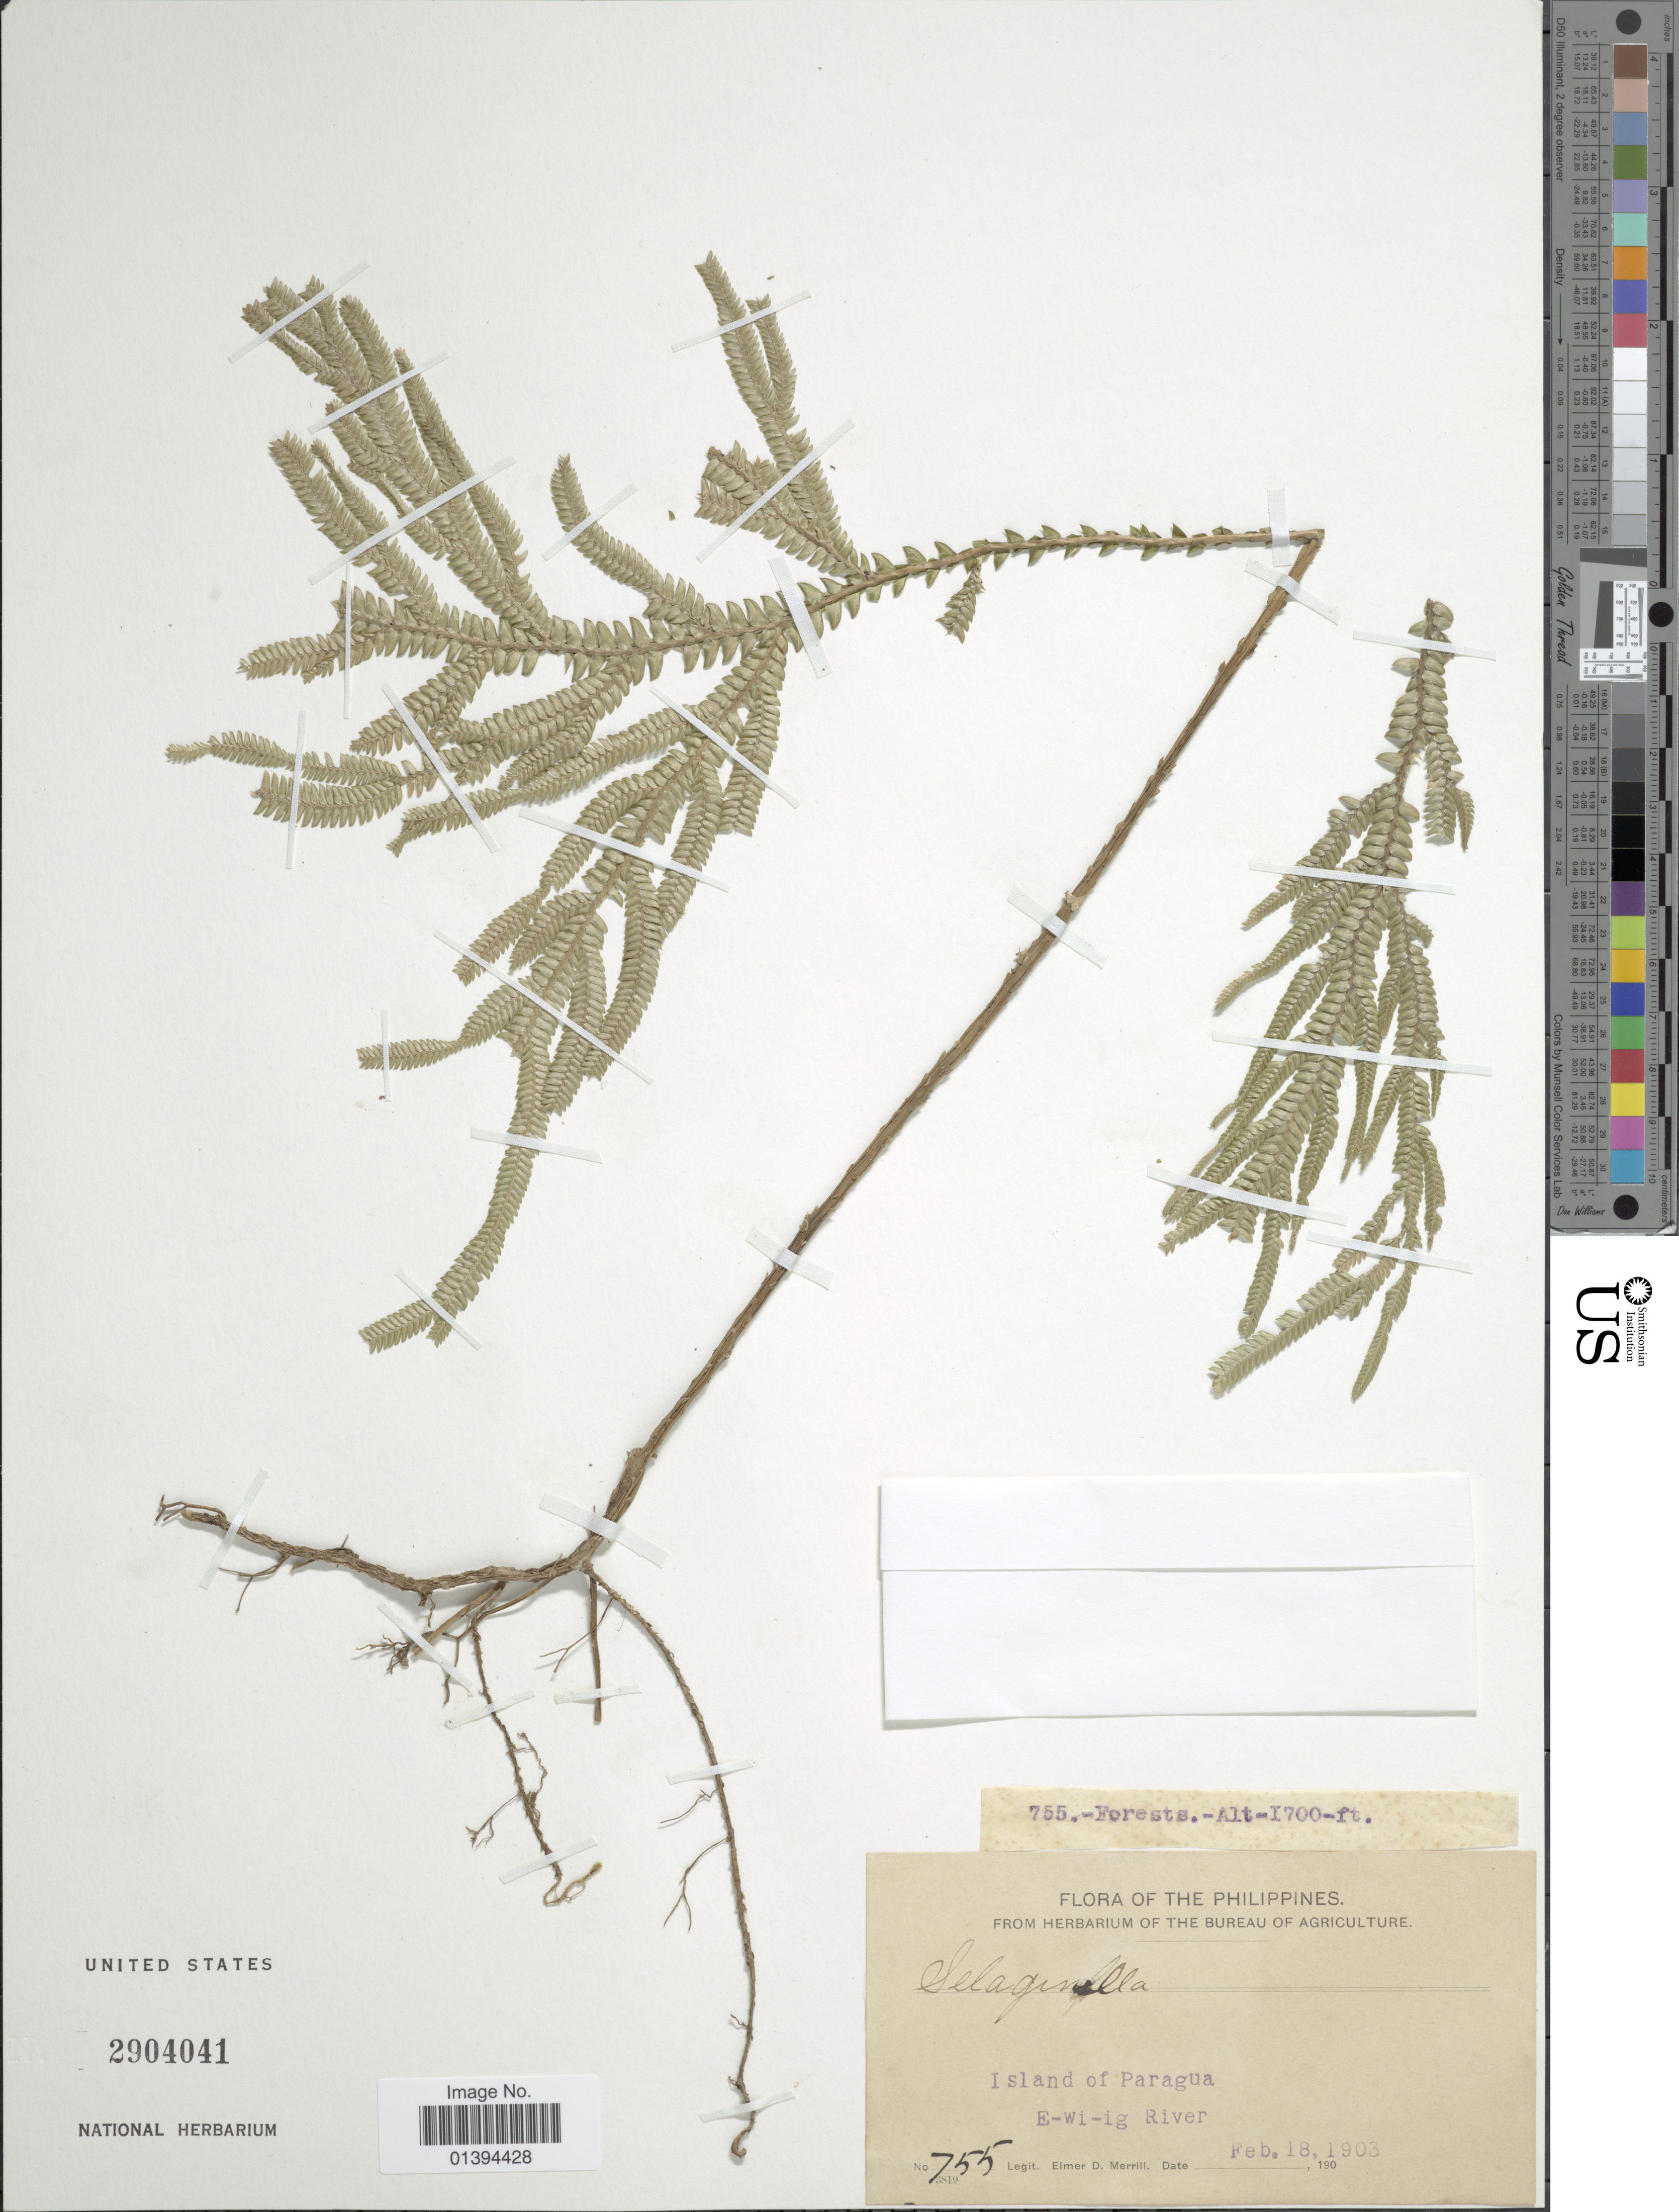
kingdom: Plantae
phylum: Tracheophyta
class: Lycopodiopsida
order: Selaginellales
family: Selaginellaceae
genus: Selaginella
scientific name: Selaginella sp.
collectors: E. D. Merrill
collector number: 755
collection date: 1903-02-18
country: Philippines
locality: Island of Paragua E-Wi-ig River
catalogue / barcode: US 2904041